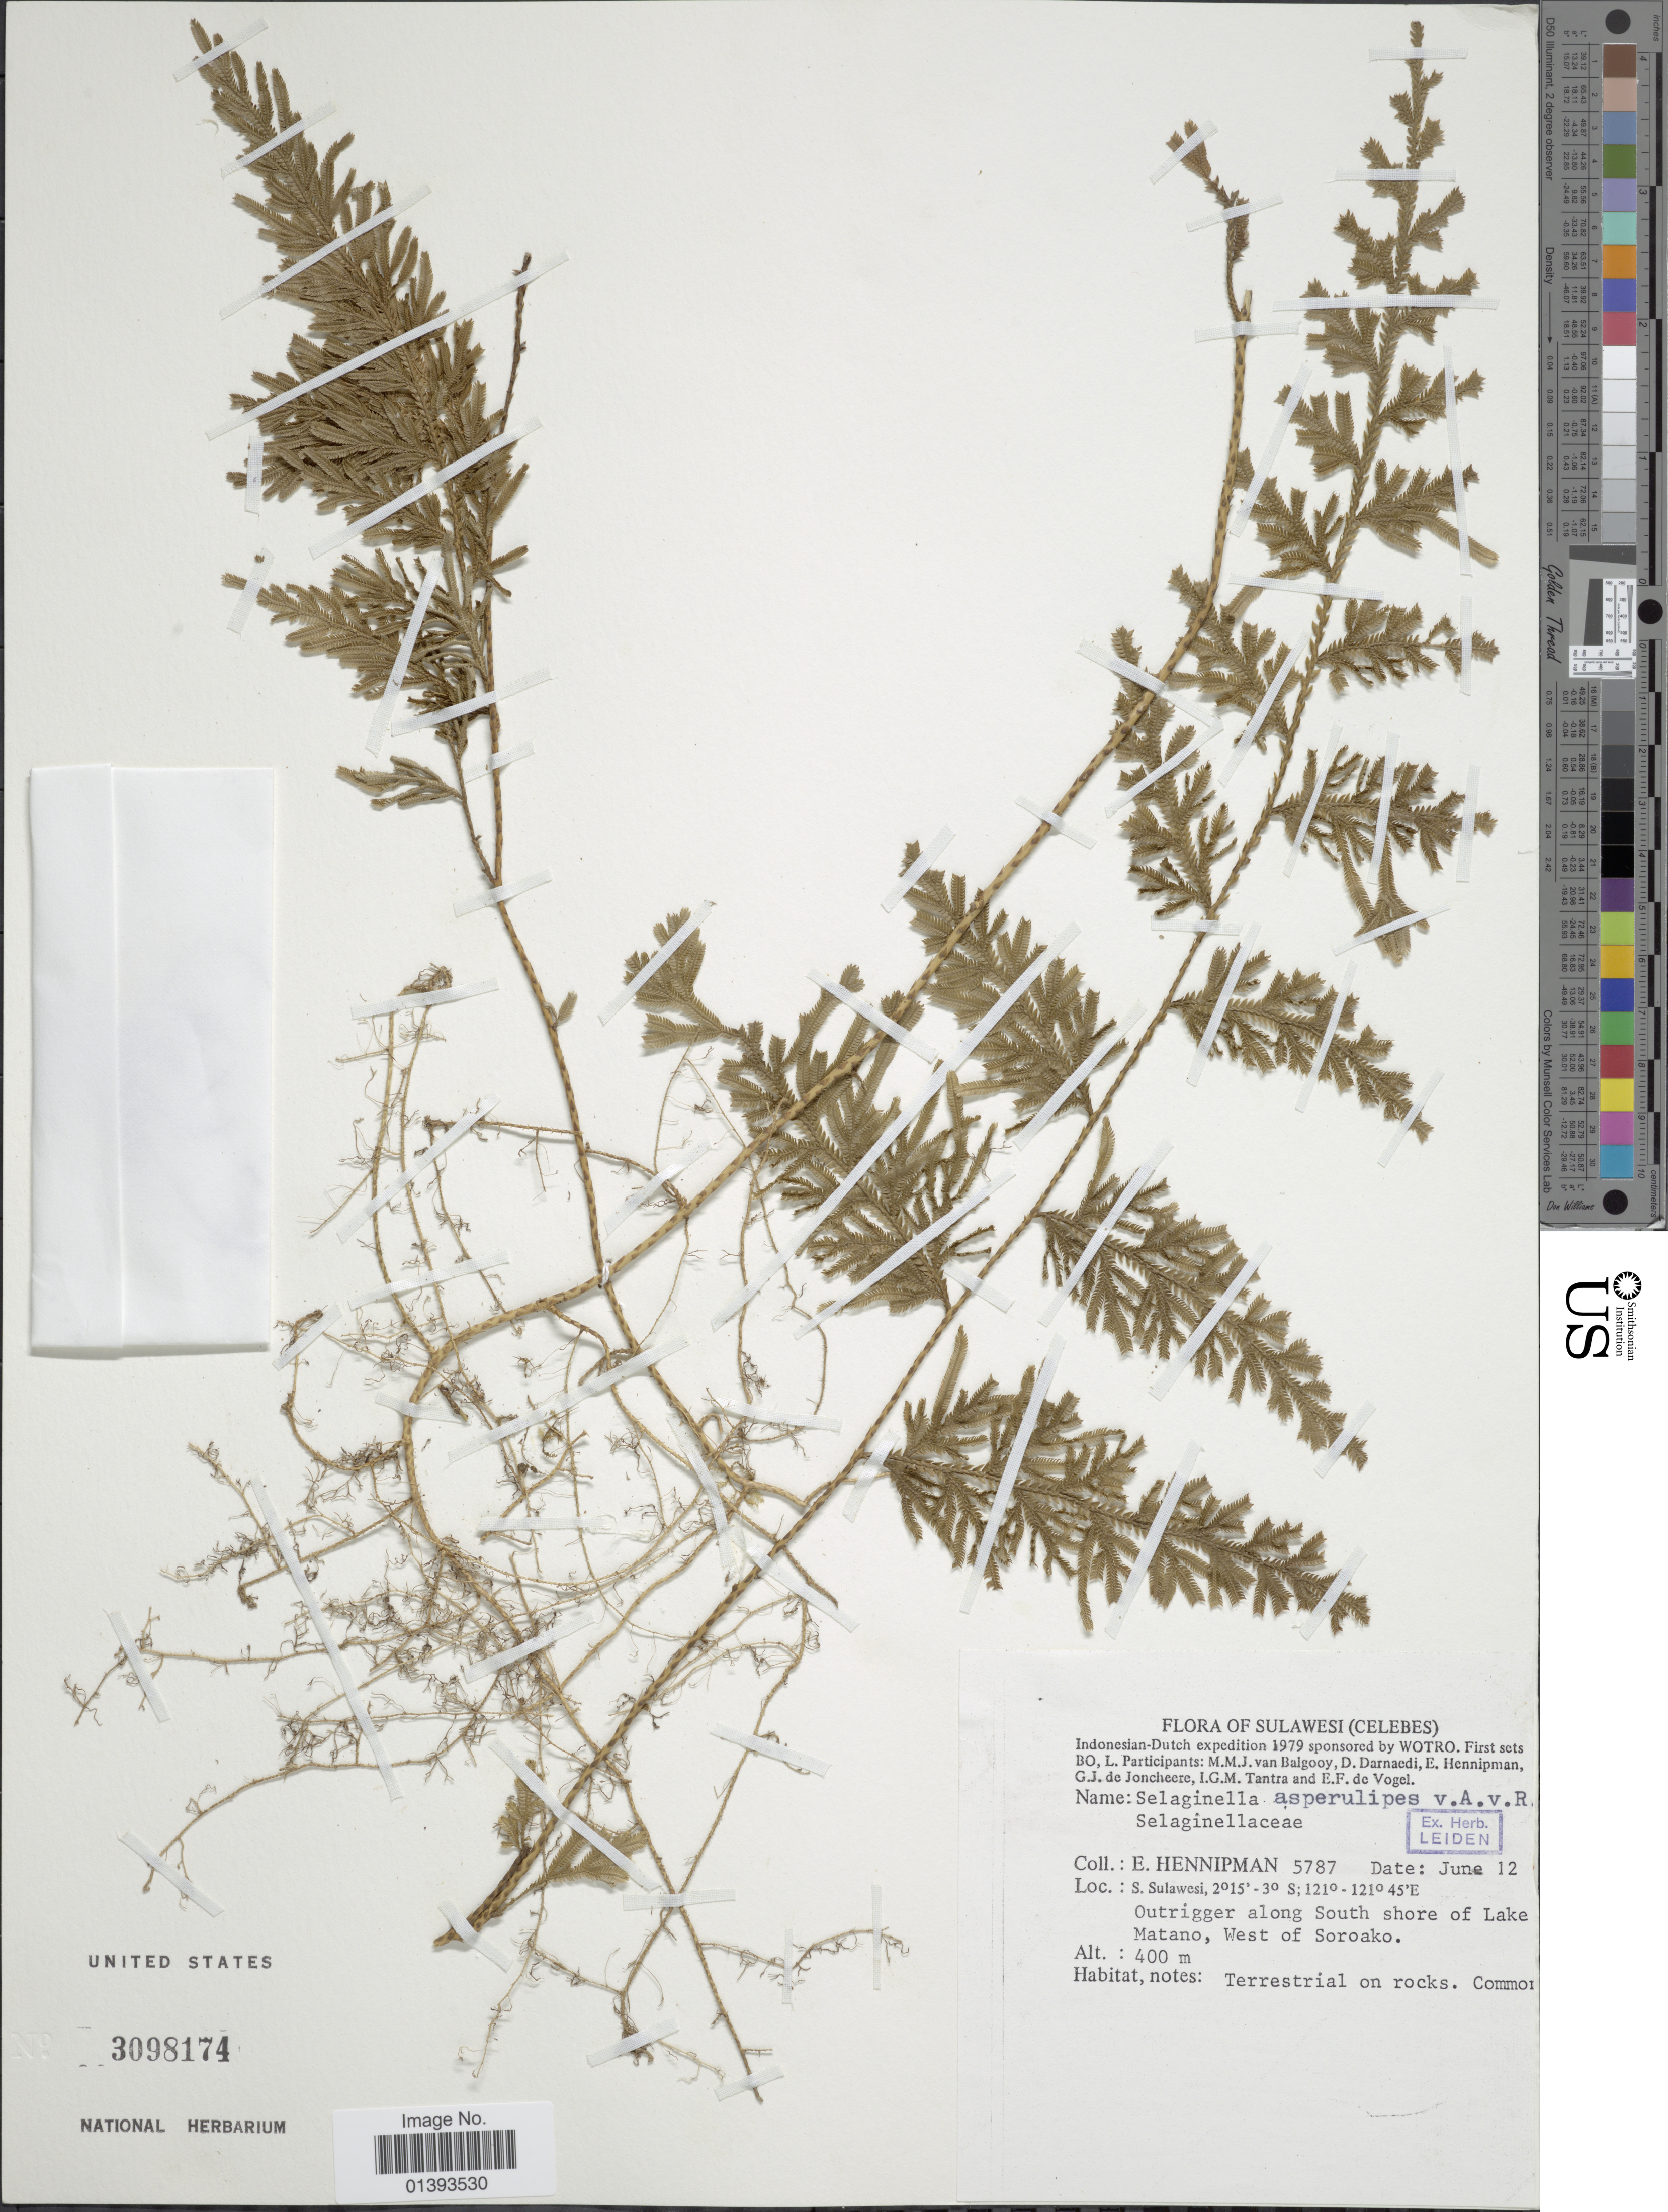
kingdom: Plantae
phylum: Tracheophyta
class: Lycopodiopsida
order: Selaginellales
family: Selaginellaceae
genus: Selaginella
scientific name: Selaginella asperulipes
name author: Alderw.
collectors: E. Hennipman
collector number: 5787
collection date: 1979-06-12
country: Indonesia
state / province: Sulawesi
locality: Celebes, S. Sulawesi, outrigger along south shore of Lake Matano, West of Soroako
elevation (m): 400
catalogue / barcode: US 3098174